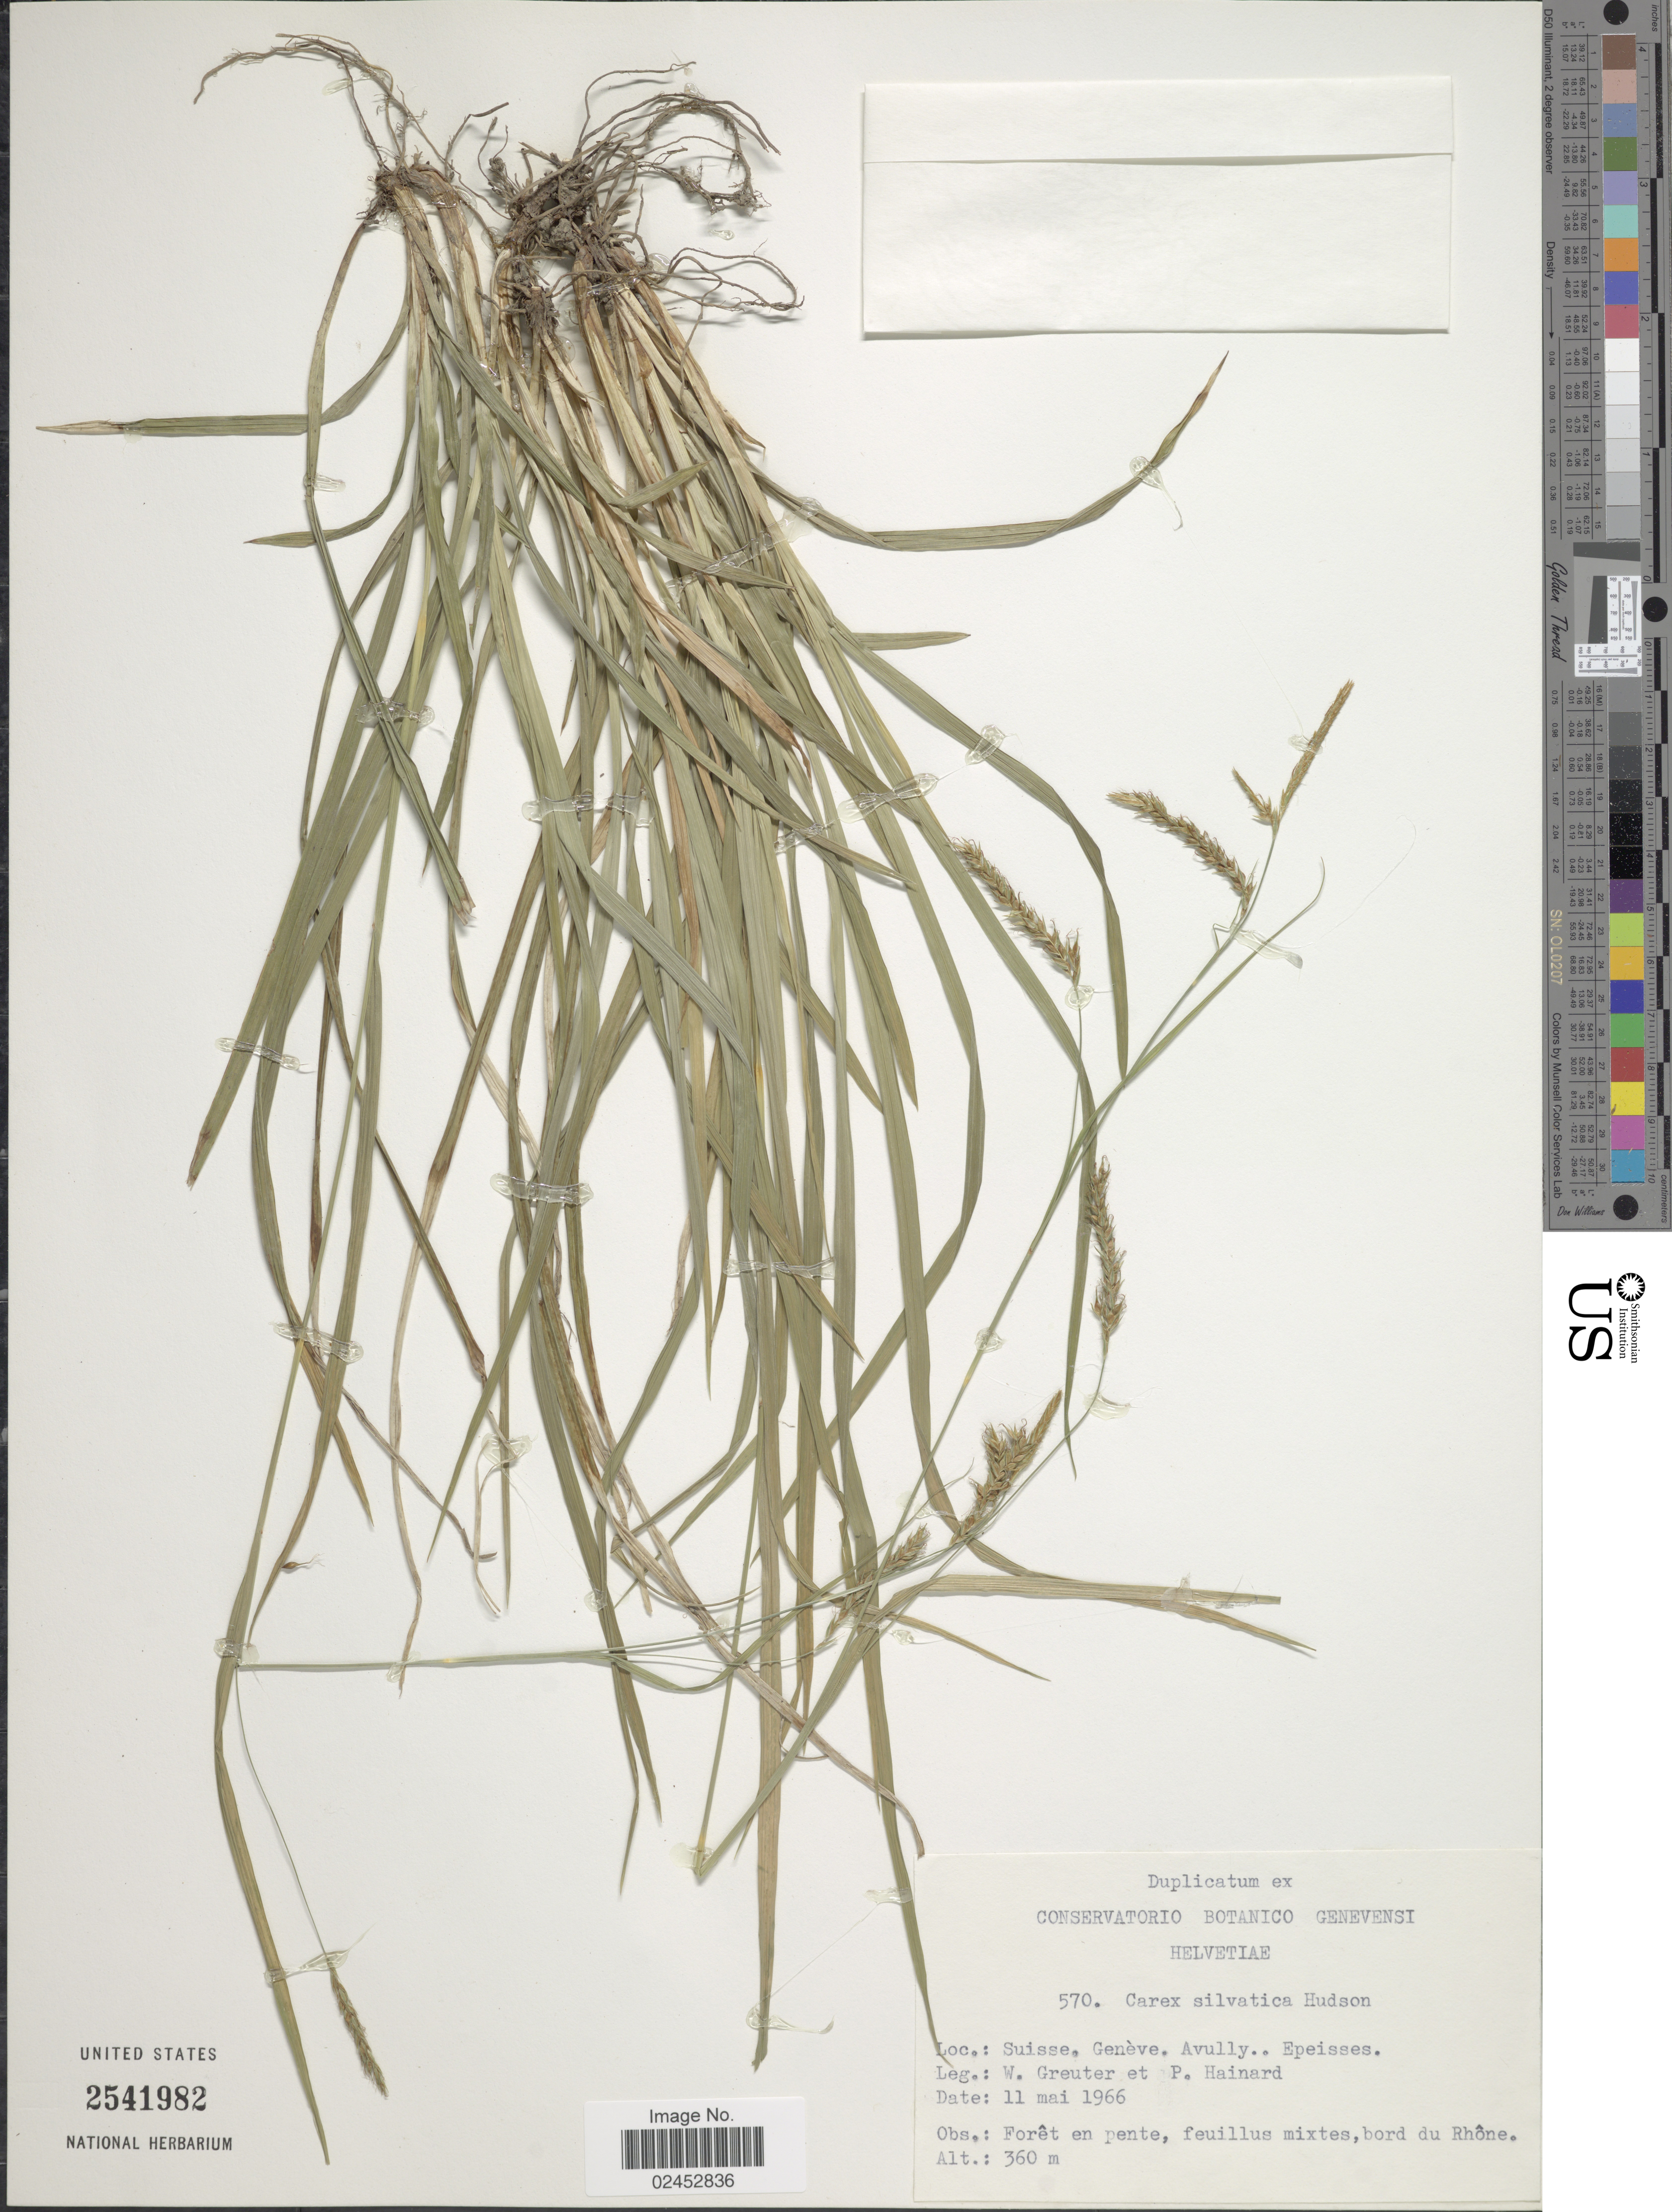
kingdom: Plantae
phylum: Tracheophyta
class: Liliopsida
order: Poales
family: Cyperaceae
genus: Carex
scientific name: Carex sylvatica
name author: Huds.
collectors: W. Greuter & P. Hainard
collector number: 570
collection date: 1966-05-11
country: Switzerland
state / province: Genève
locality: Suisse, Geneve, Avully.. Epeisses.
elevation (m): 360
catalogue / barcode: US 2541982